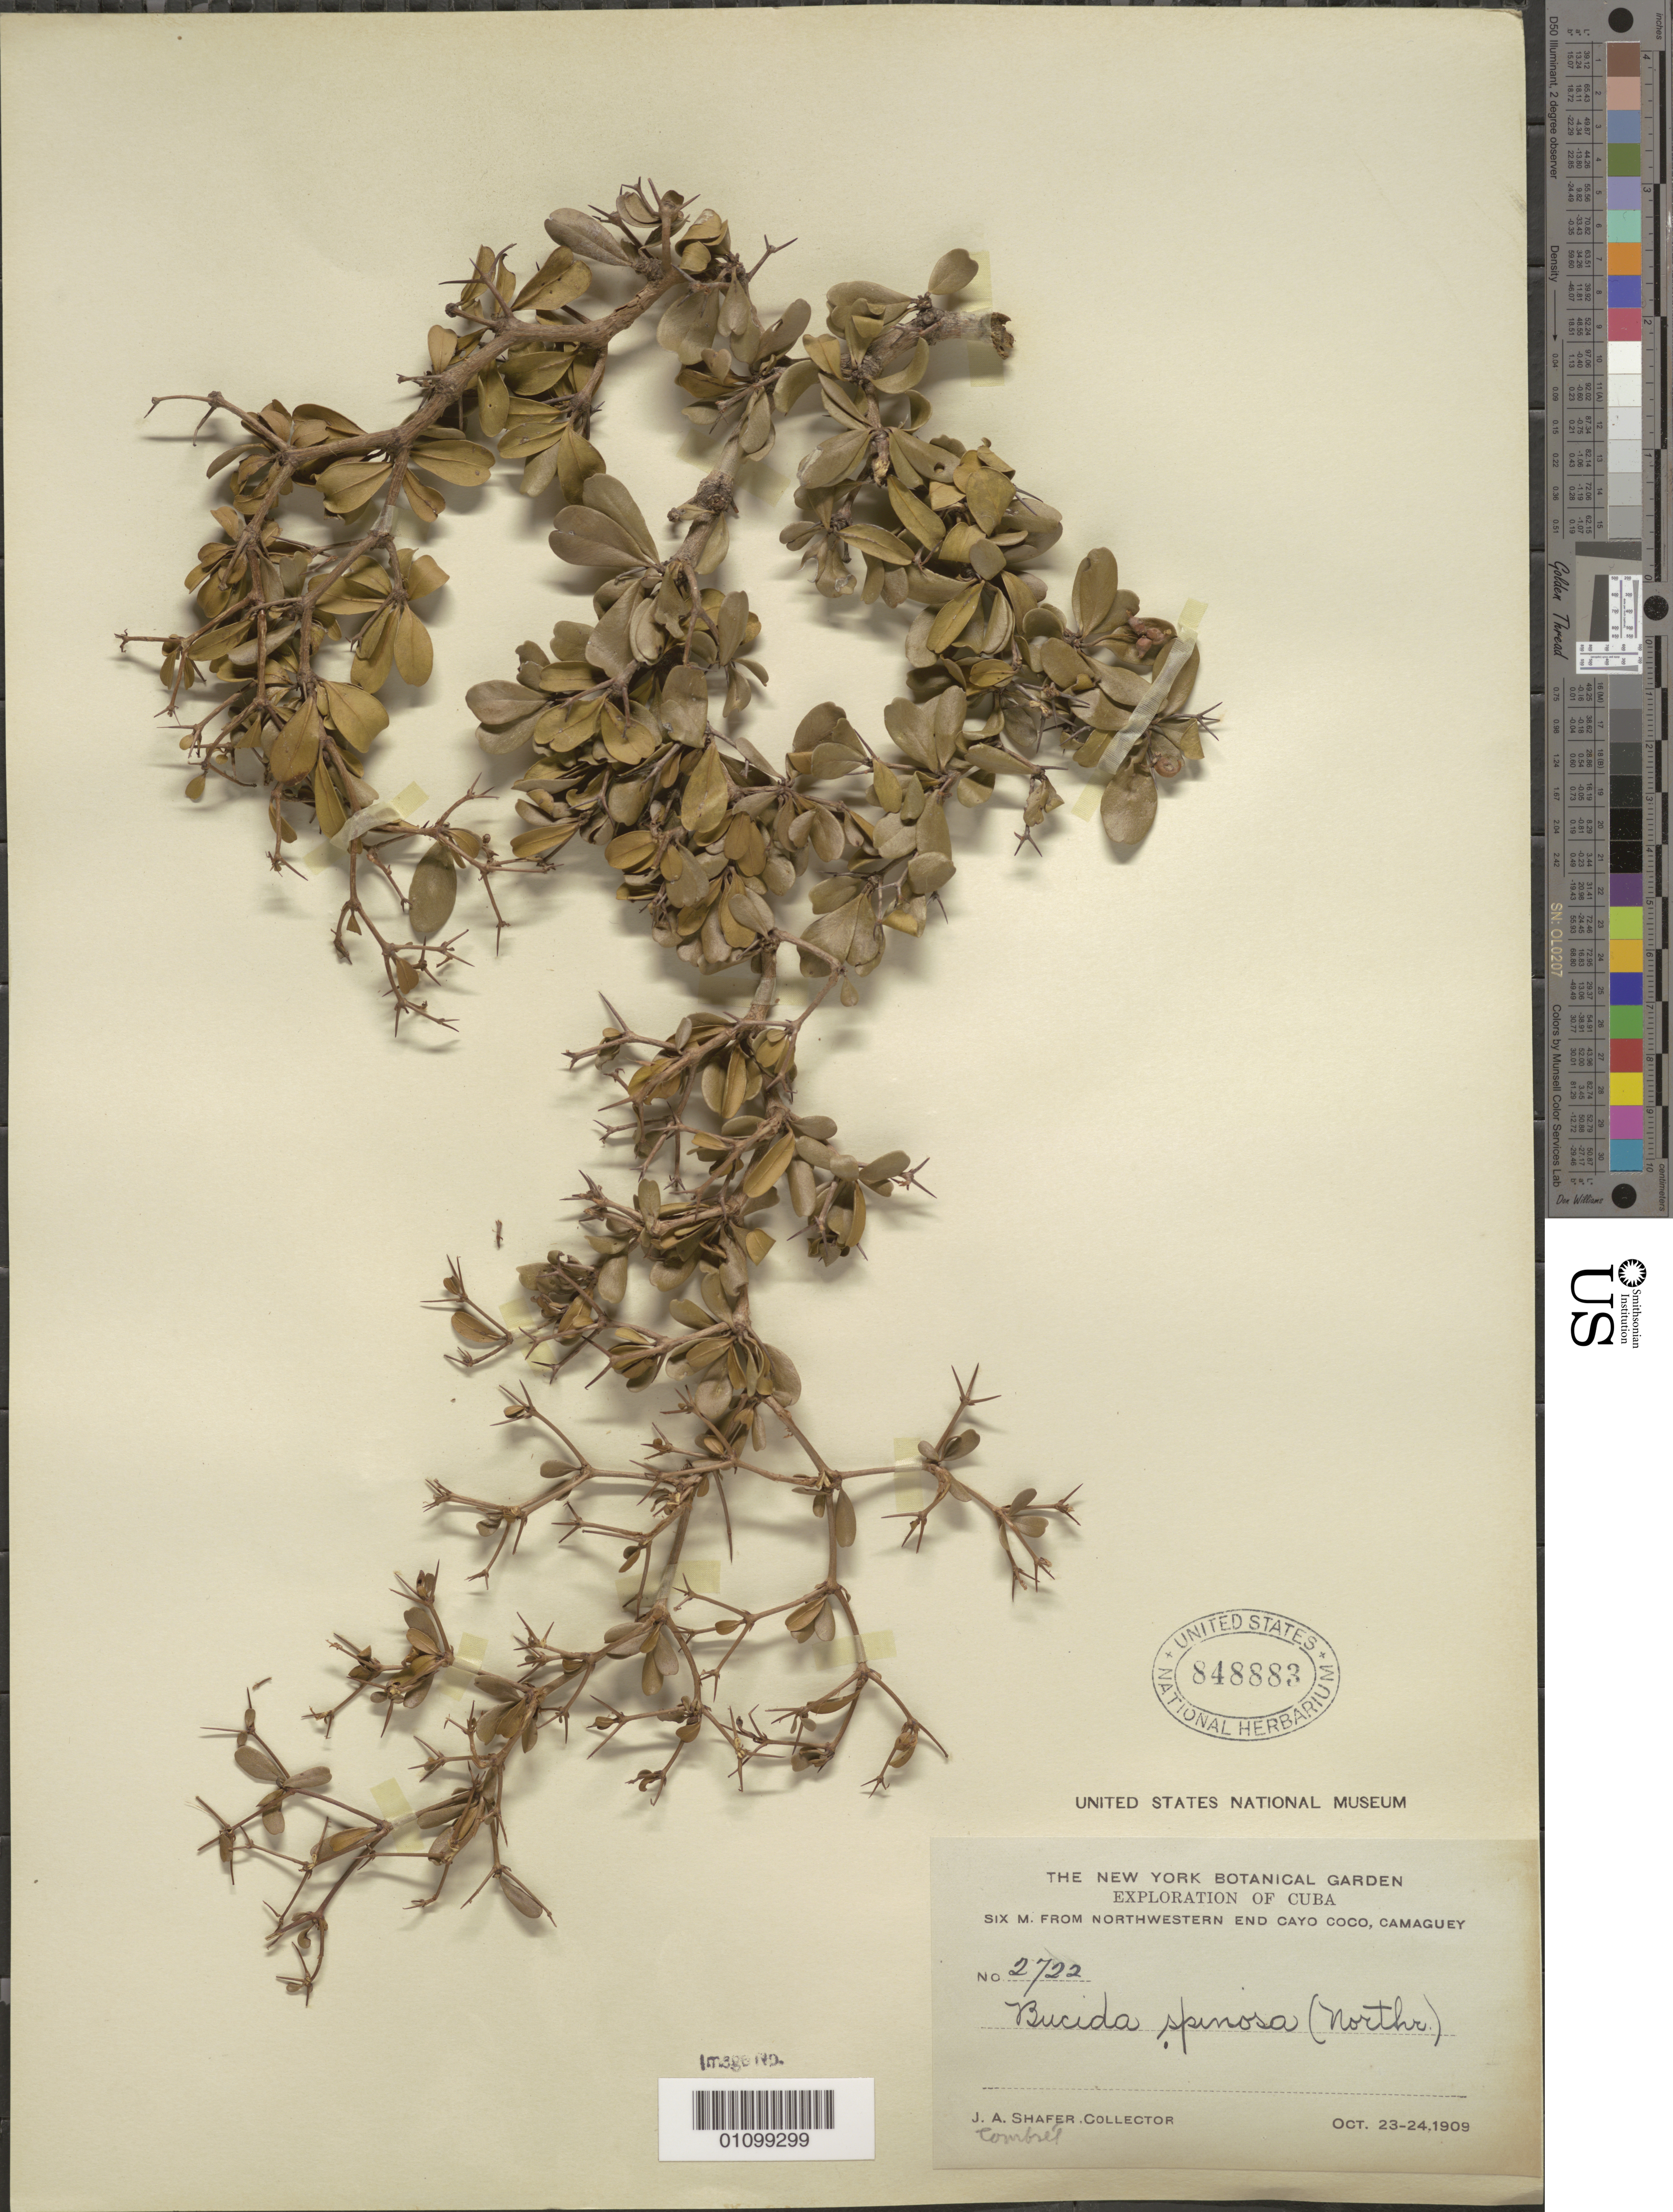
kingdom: Plantae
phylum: Tracheophyta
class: Magnoliopsida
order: Myrtales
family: Combretaceae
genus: Terminalia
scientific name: Terminalia molinetii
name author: M. Gómez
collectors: J. A. Shafer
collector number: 2722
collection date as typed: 23 Oct 1909 to 24 Oct 1909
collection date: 1909-10-23/1909-10-24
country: Cuba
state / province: Camagüey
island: Cuba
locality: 6 mi NW wnd Cayo Coco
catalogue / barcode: US 848883